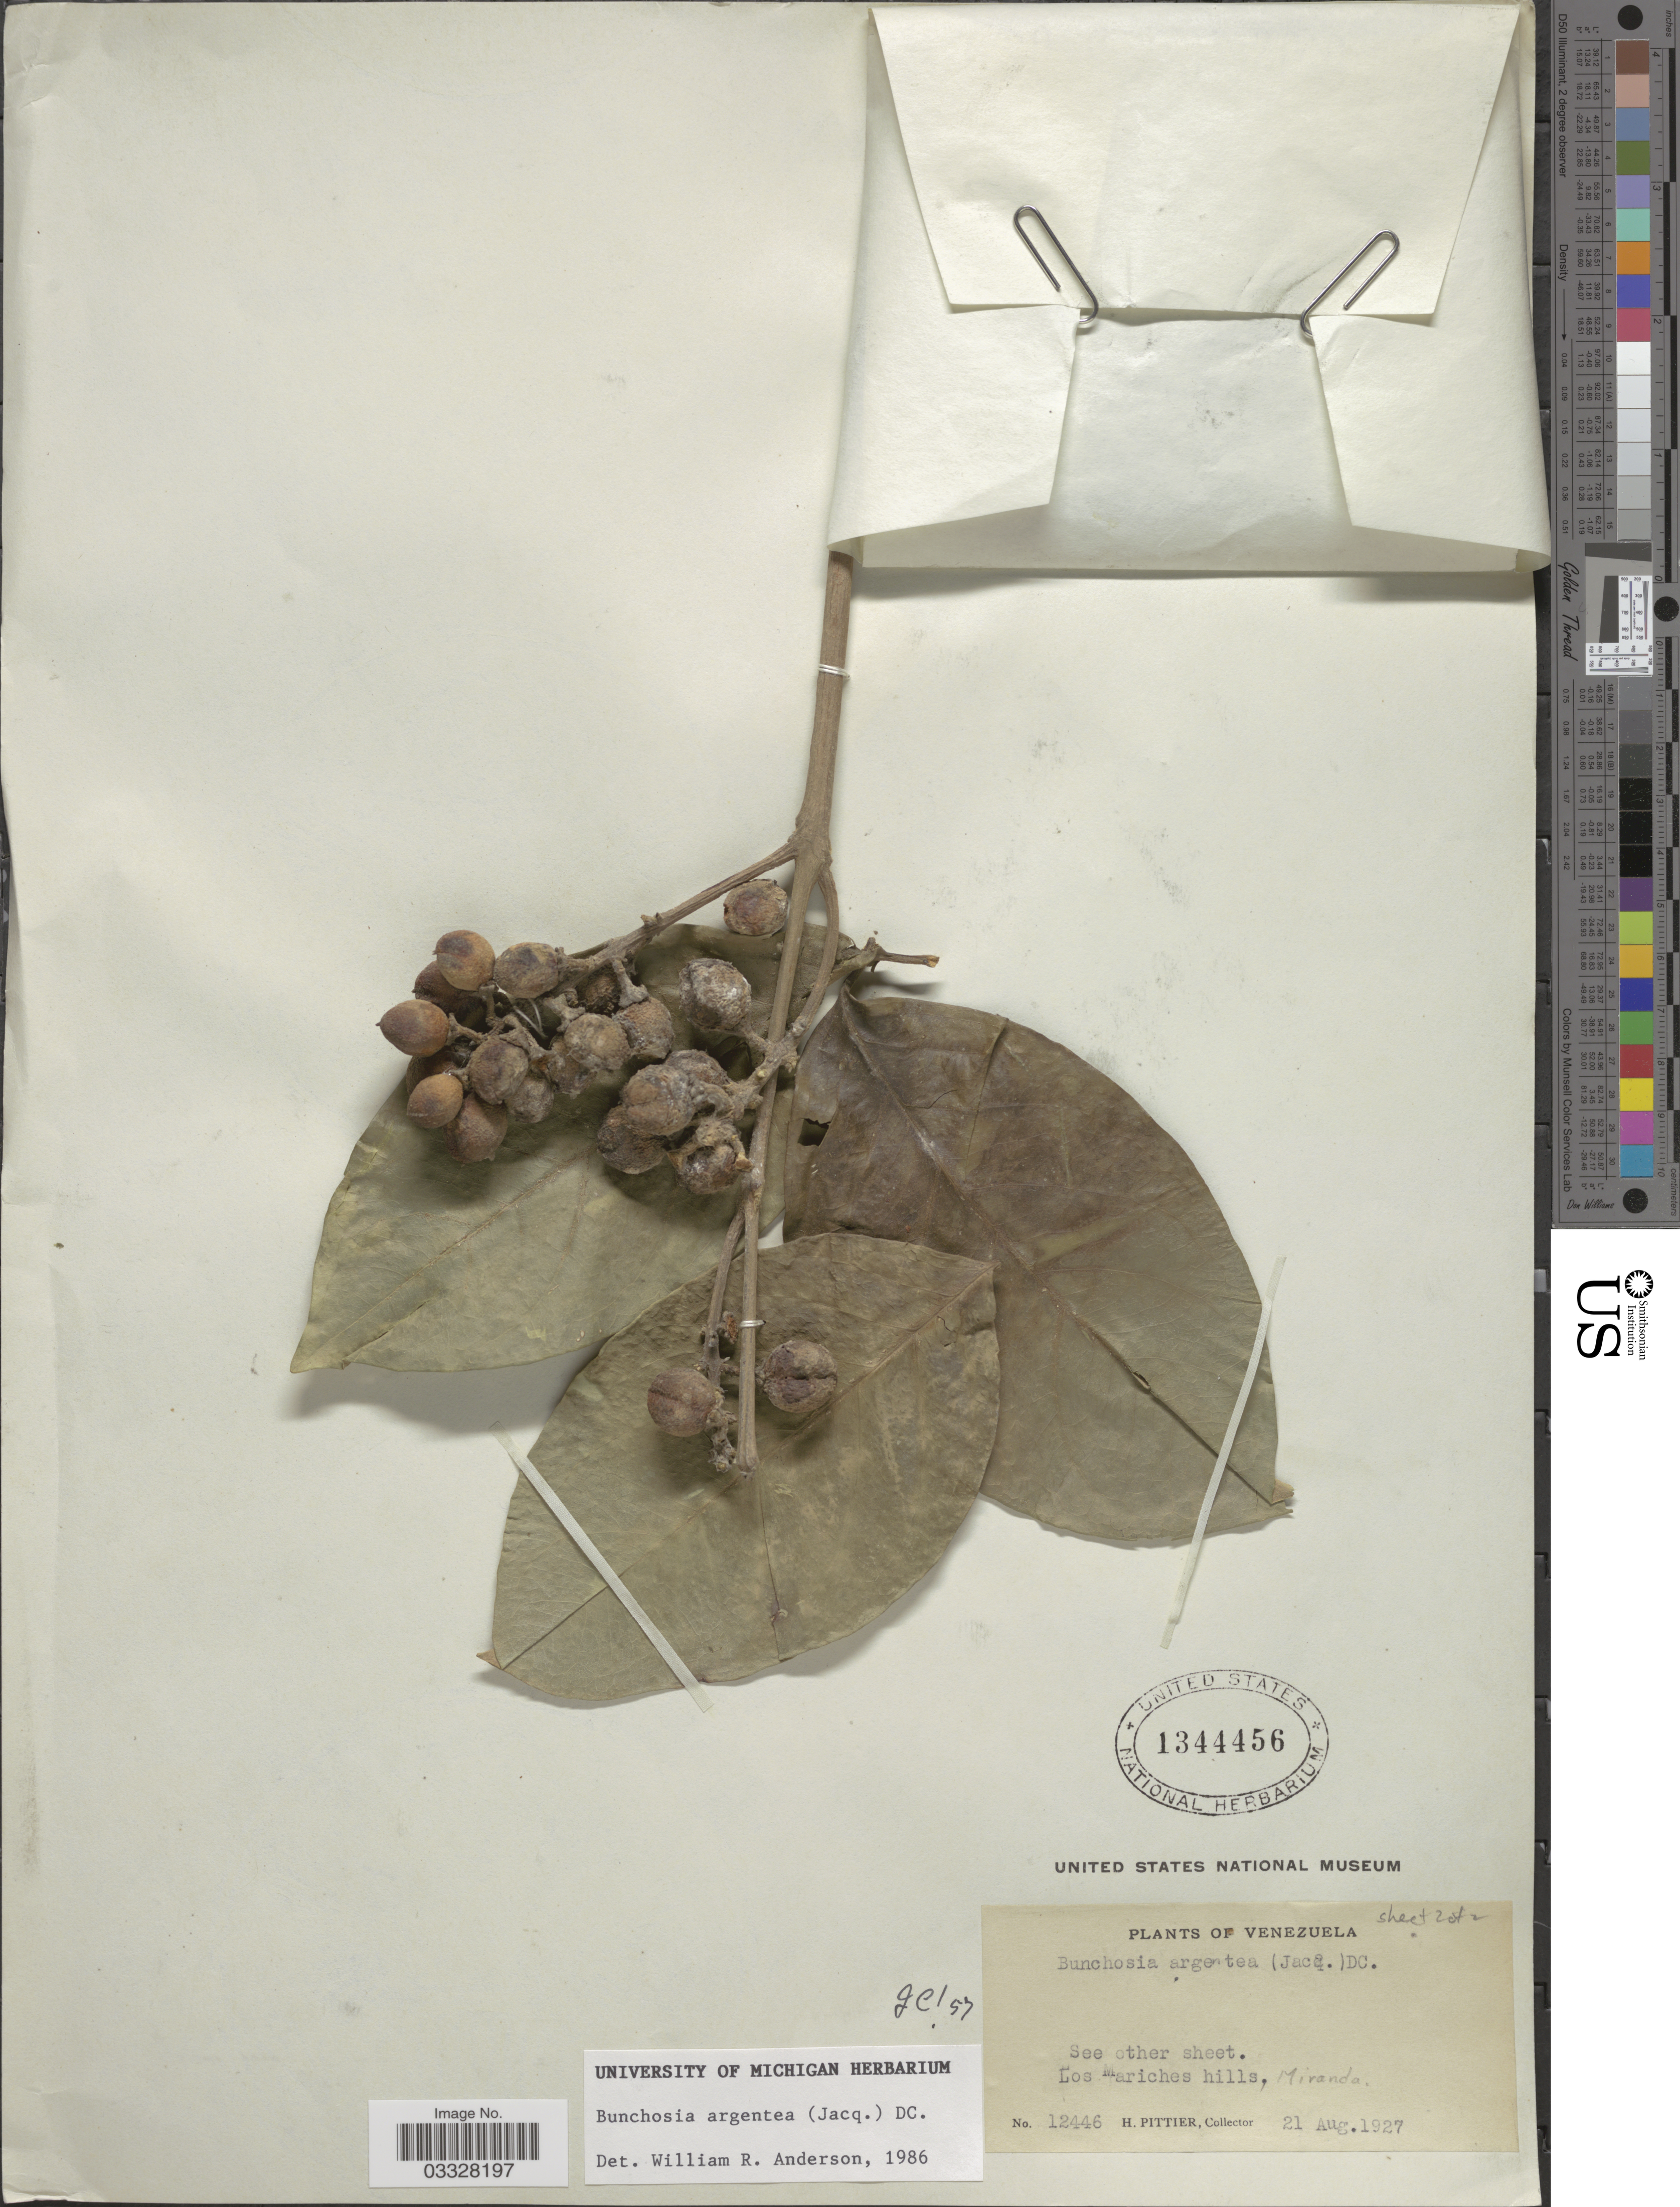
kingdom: Plantae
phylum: Tracheophyta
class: Magnoliopsida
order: Malpighiales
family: Malpighiaceae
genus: Bunchosia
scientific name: Bunchosia argentea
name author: (Jacq.) DC.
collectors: H. F. Pittier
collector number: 12446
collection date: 1927-08-21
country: Venezuela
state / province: Miranda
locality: Los Mariches hills.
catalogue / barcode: US 1344456